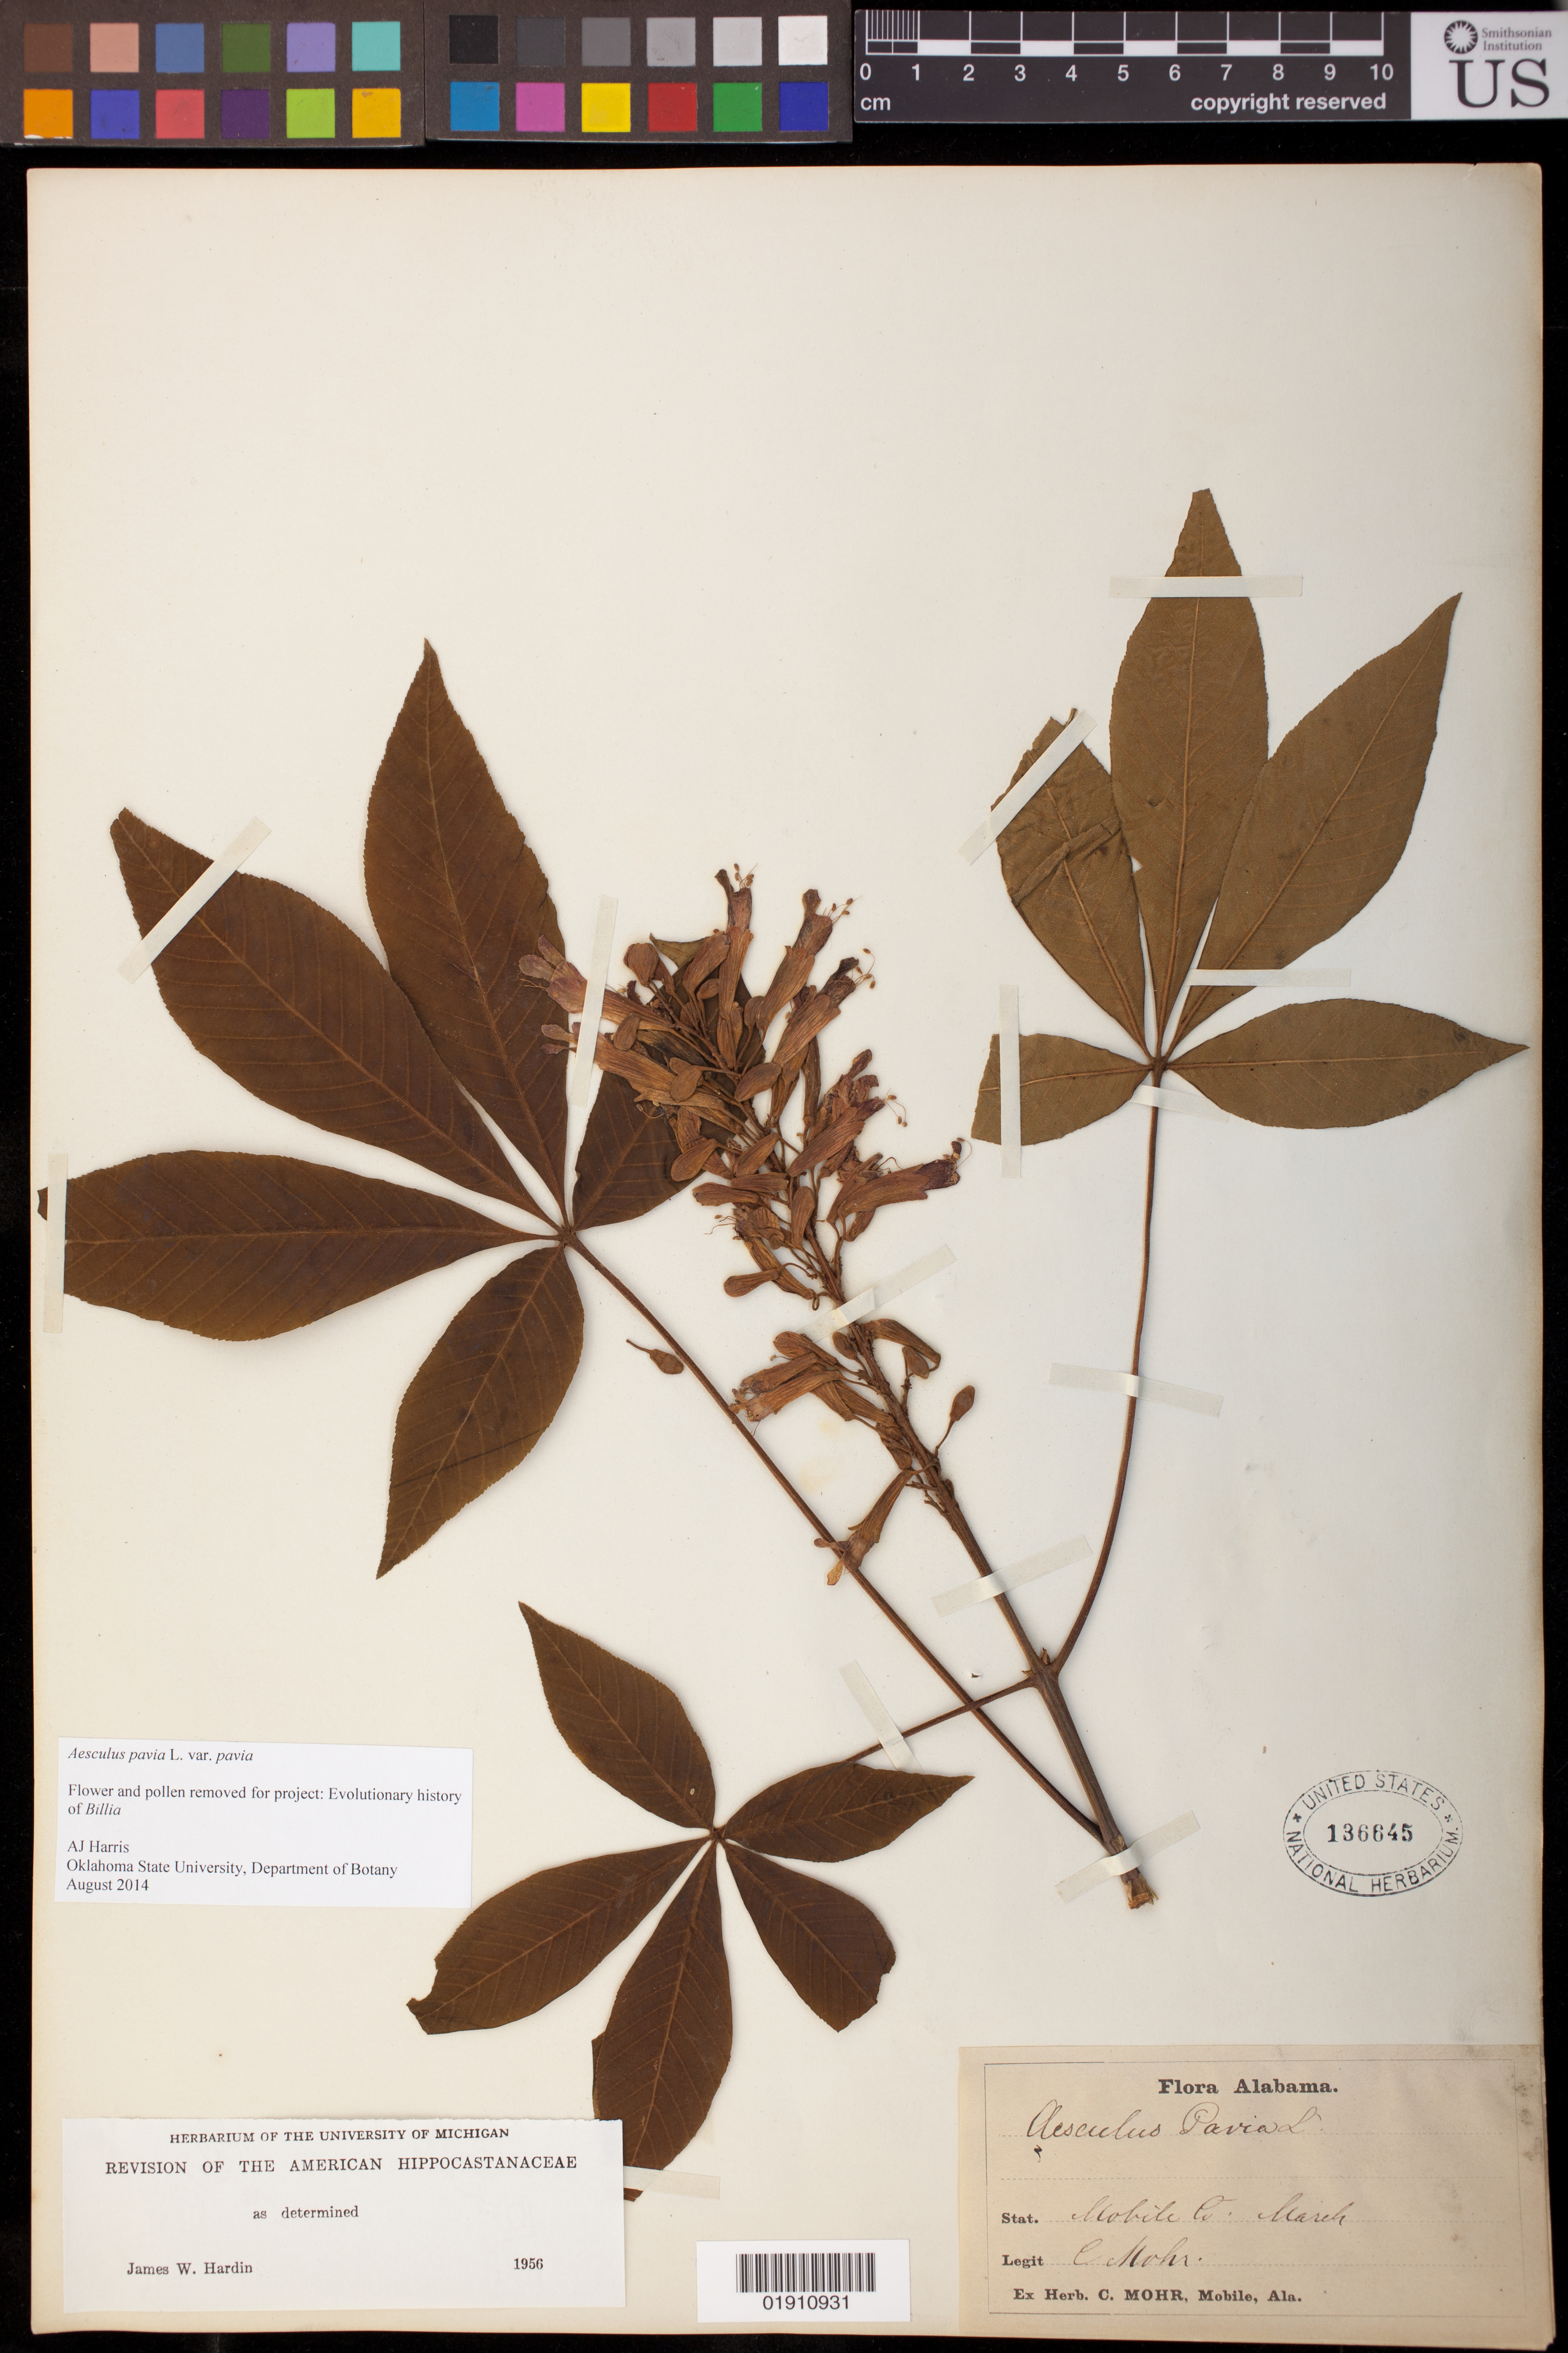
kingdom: Plantae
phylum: Tracheophyta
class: Magnoliopsida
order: Sapindales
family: Sapindaceae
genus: Aesculus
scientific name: Aesculus pavia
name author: L.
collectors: C. T. Mohr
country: United States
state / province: Alabama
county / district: Mobile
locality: Mobile Co Marsh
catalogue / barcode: US 136645